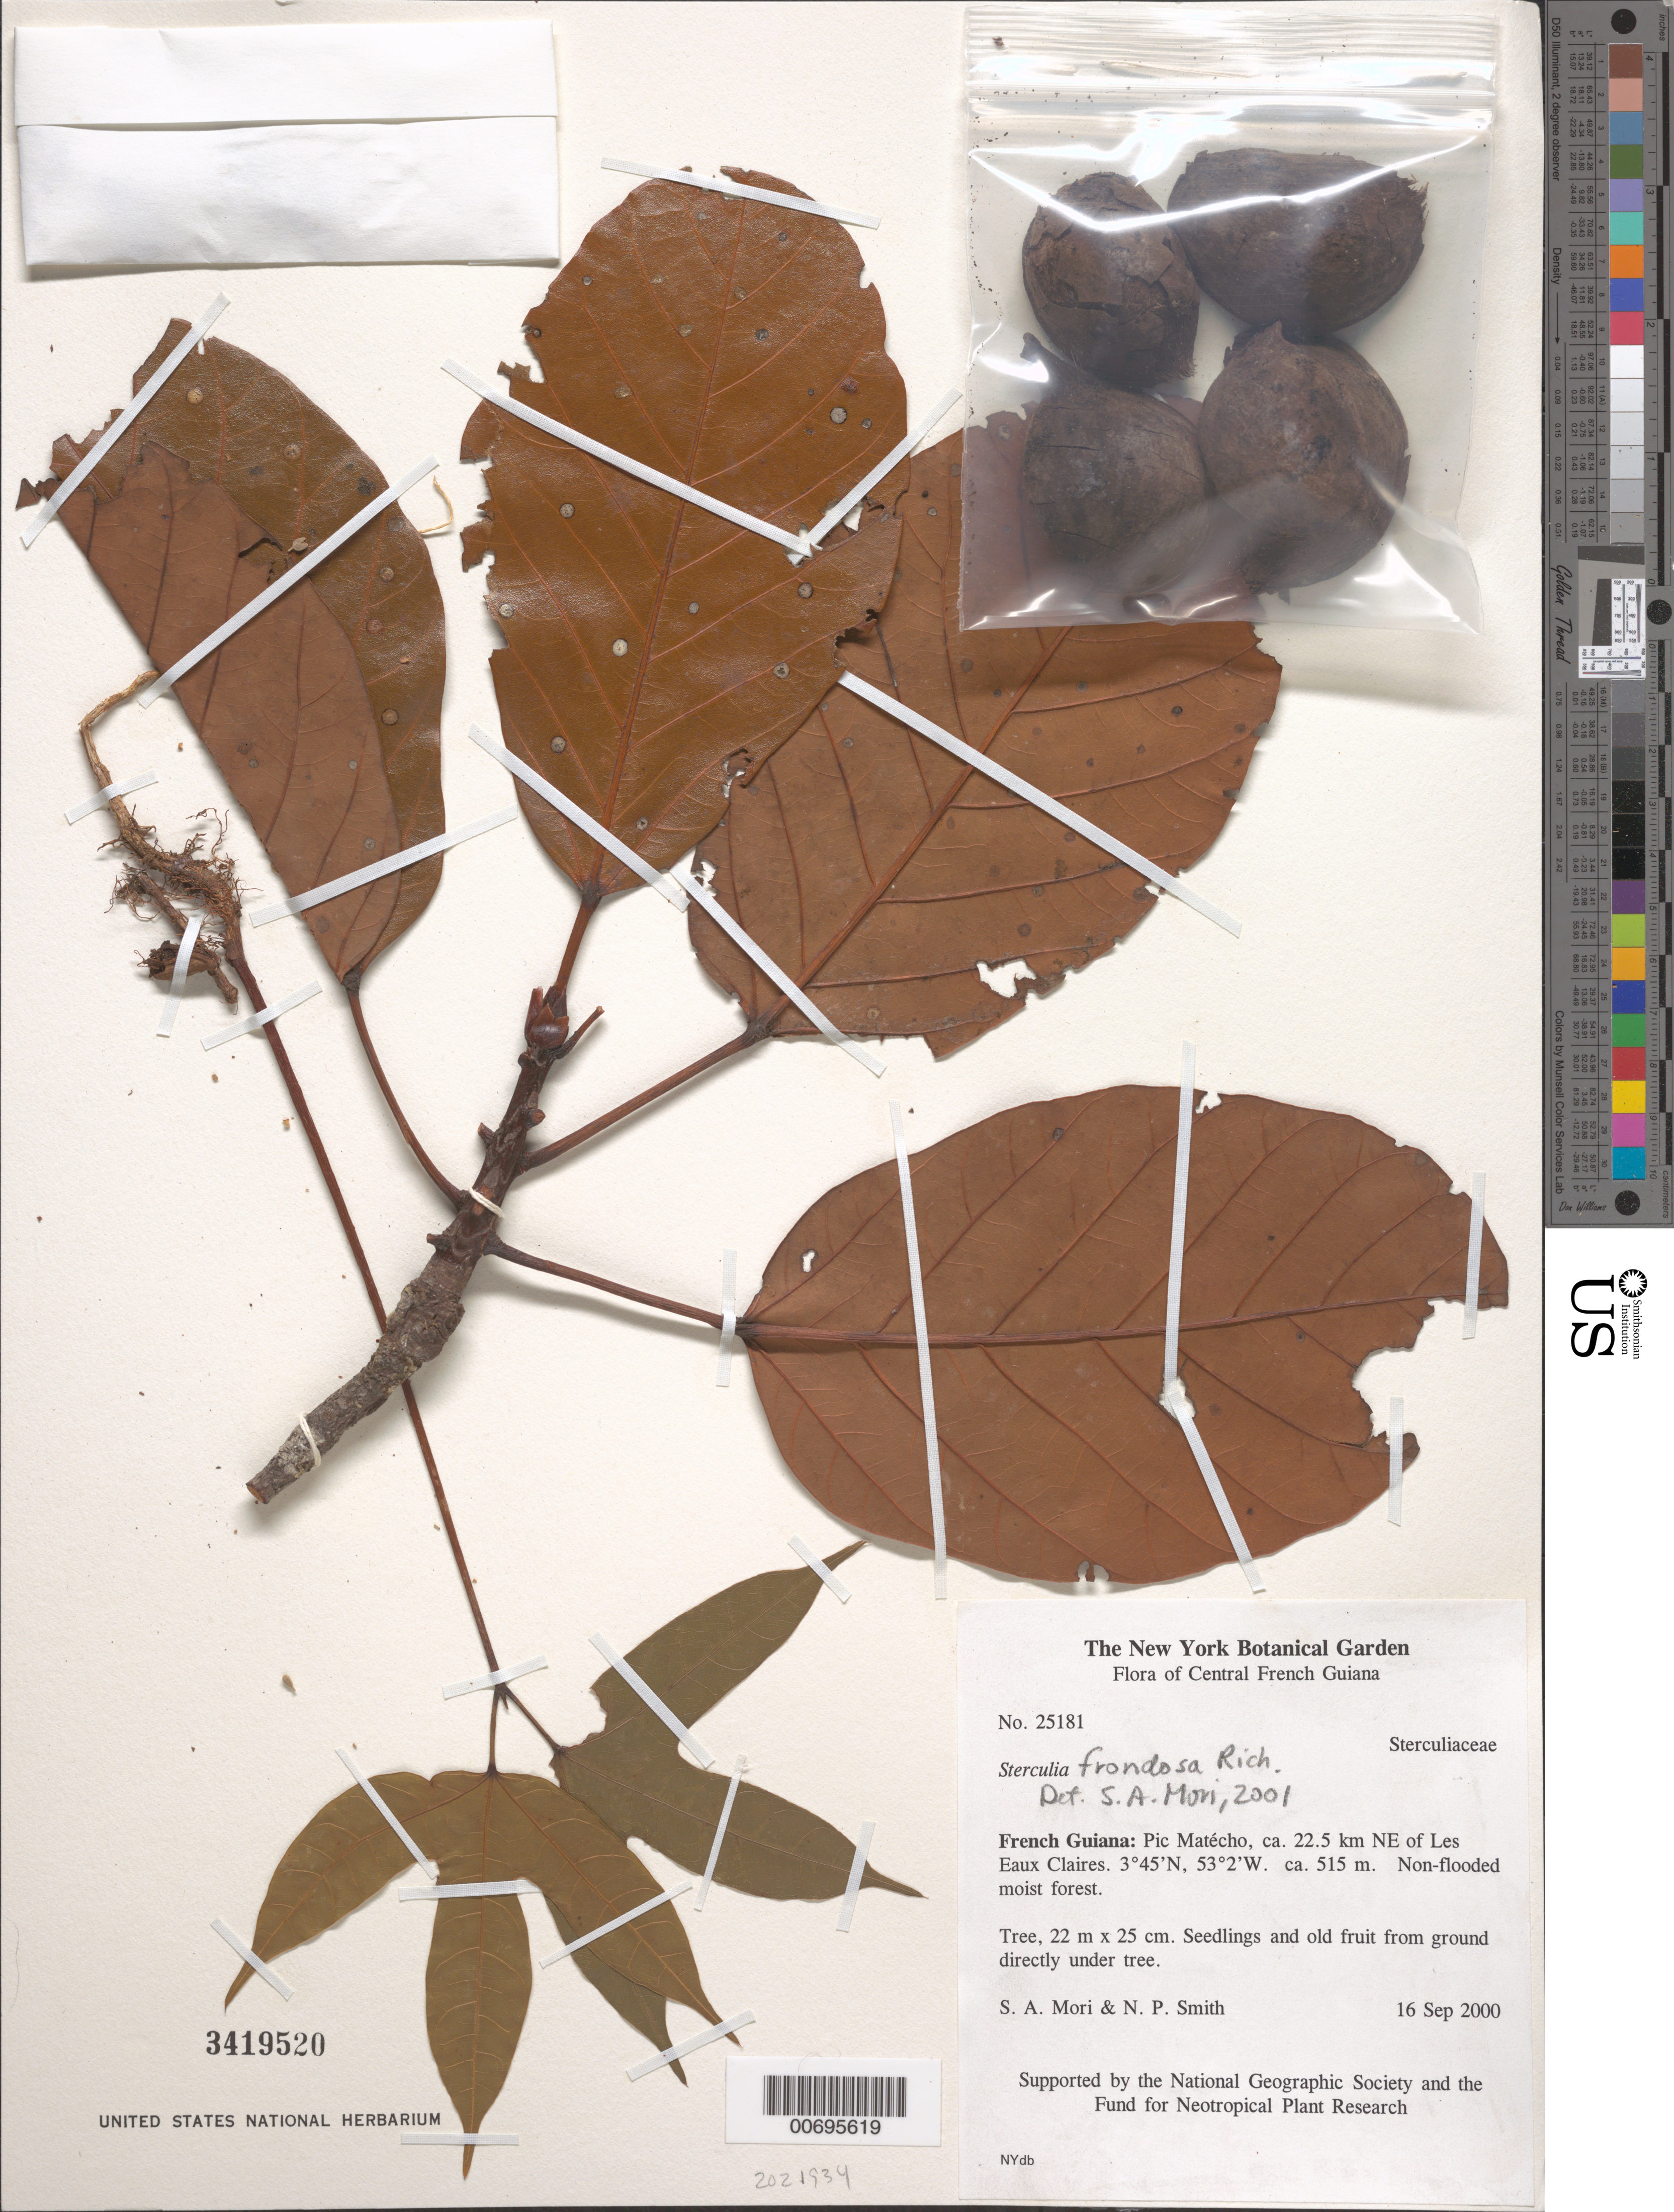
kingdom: Plantae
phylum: Tracheophyta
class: Magnoliopsida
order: Malvales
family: Malvaceae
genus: Sterculia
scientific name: Sterculia frondosa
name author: Rich.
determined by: Mori, Scott A.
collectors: S. Mori & N. Smith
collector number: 25181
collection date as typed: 16-Sep-00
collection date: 2000-09-16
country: French Guiana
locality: Pic Matécho, ca 22.5 km NE of Les Eaux Claires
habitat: Non-flooded moist forest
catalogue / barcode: US 3419520